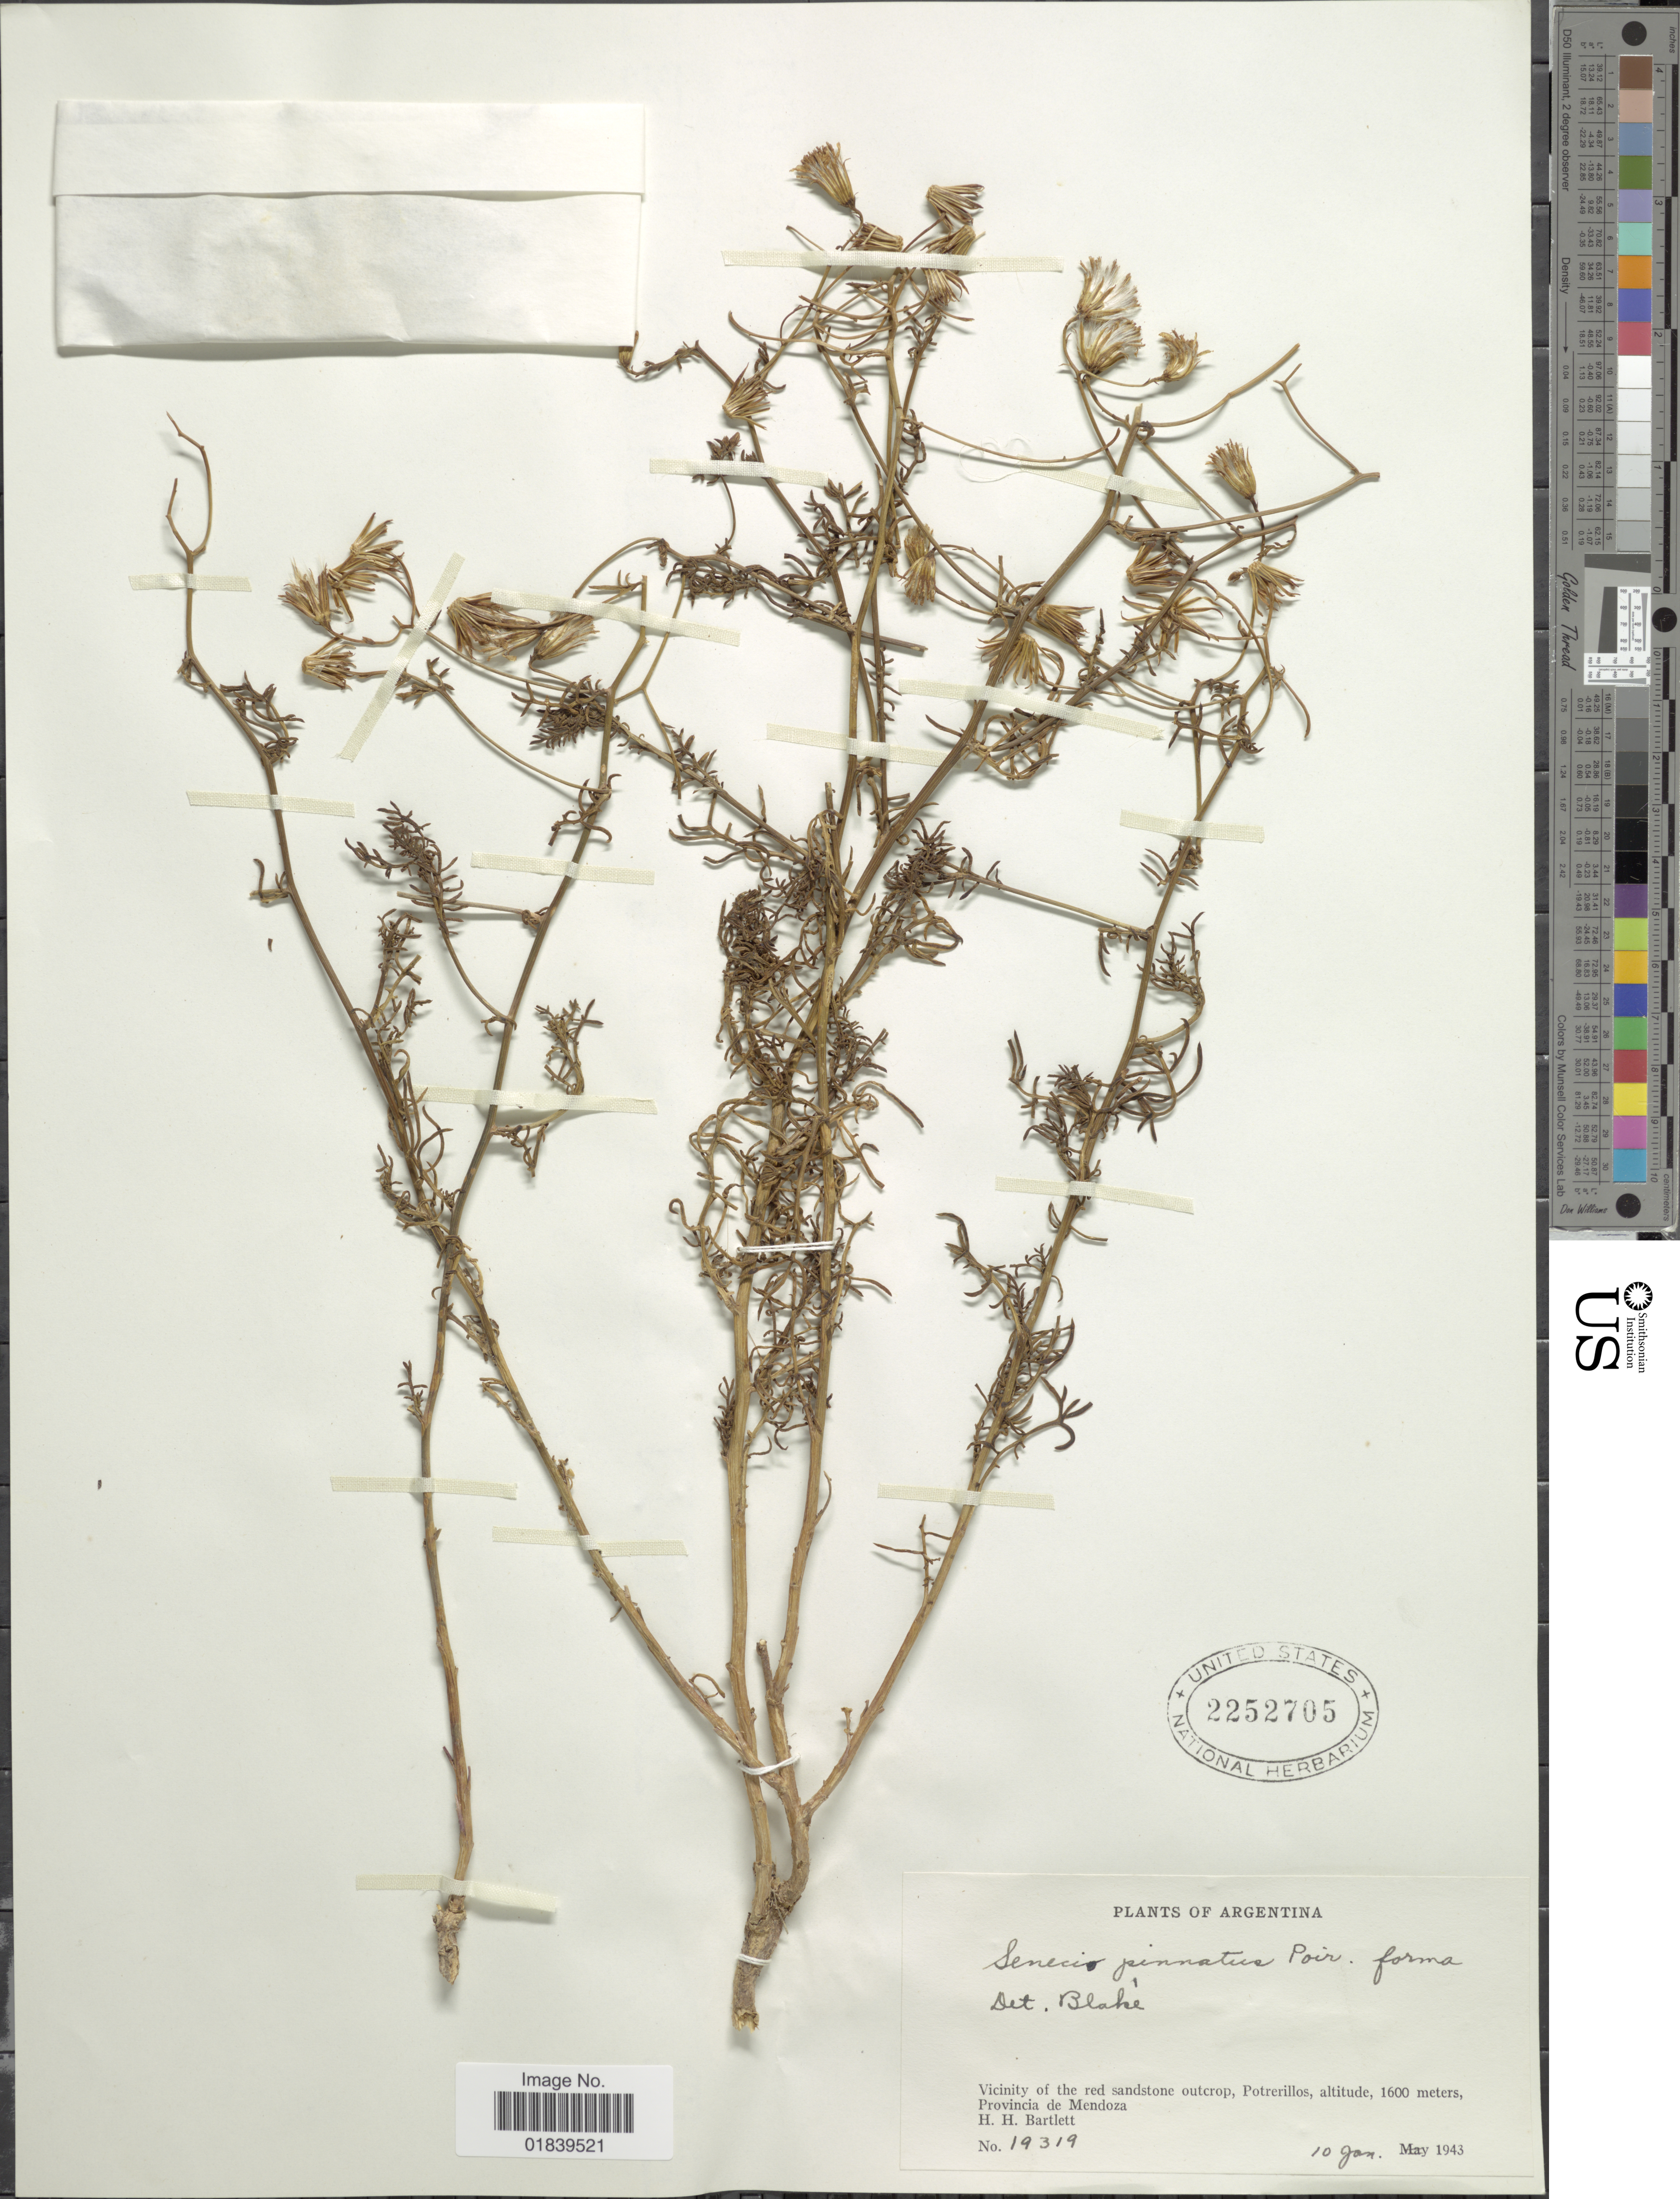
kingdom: Plantae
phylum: Tracheophyta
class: Magnoliopsida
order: Asterales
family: Asteraceae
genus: Senecio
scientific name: Senecio pinnatus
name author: Poir.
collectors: H. H. Bartlett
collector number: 19319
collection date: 1943-01-10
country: Argentina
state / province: Mendoza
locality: Argentina,Vicinity of the Red sandstone outcrop, Potrerillos. Provincia de Mendoza.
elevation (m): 1600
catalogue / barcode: US 2252705